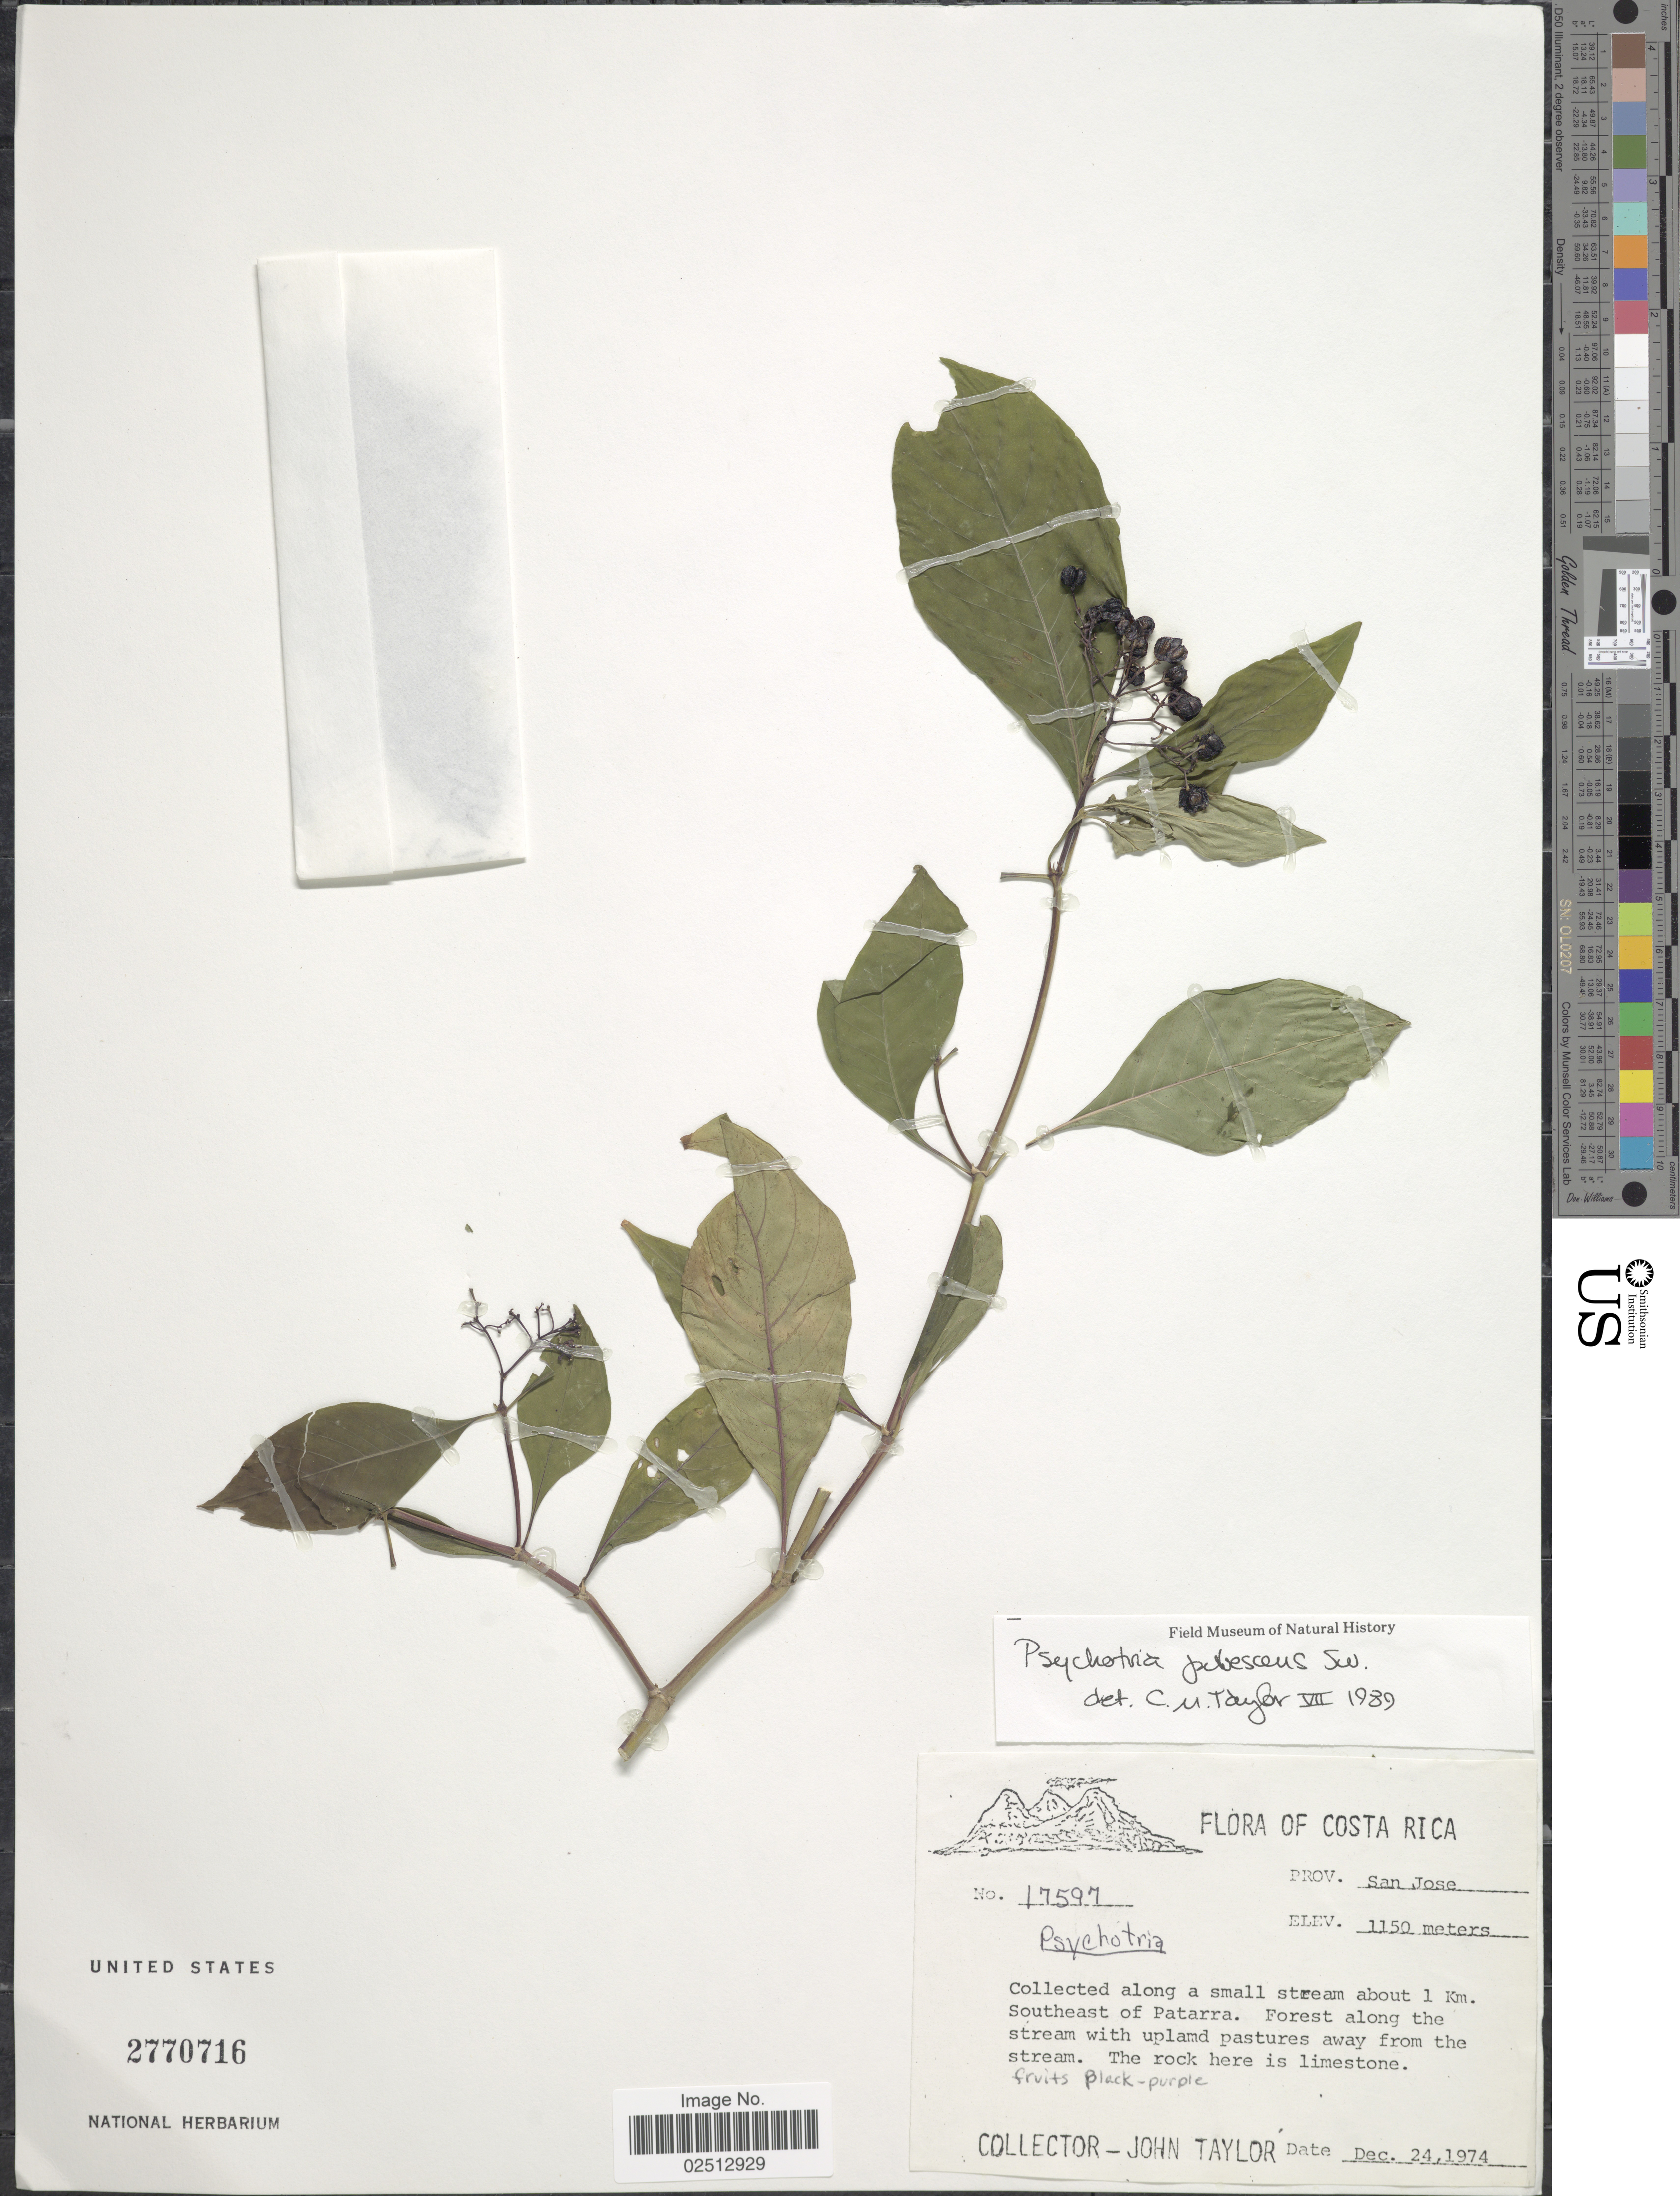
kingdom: Plantae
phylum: Tracheophyta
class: Magnoliopsida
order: Gentianales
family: Rubiaceae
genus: Psychotria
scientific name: Psychotria pubescens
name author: Sw.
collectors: J. Taylor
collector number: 17597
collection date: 1974-12-24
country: Costa Rica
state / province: San José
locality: Prov. San Jose. Collected along a small stream about 1 Km. Southeast of Patarra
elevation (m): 1150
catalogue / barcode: US 2770716